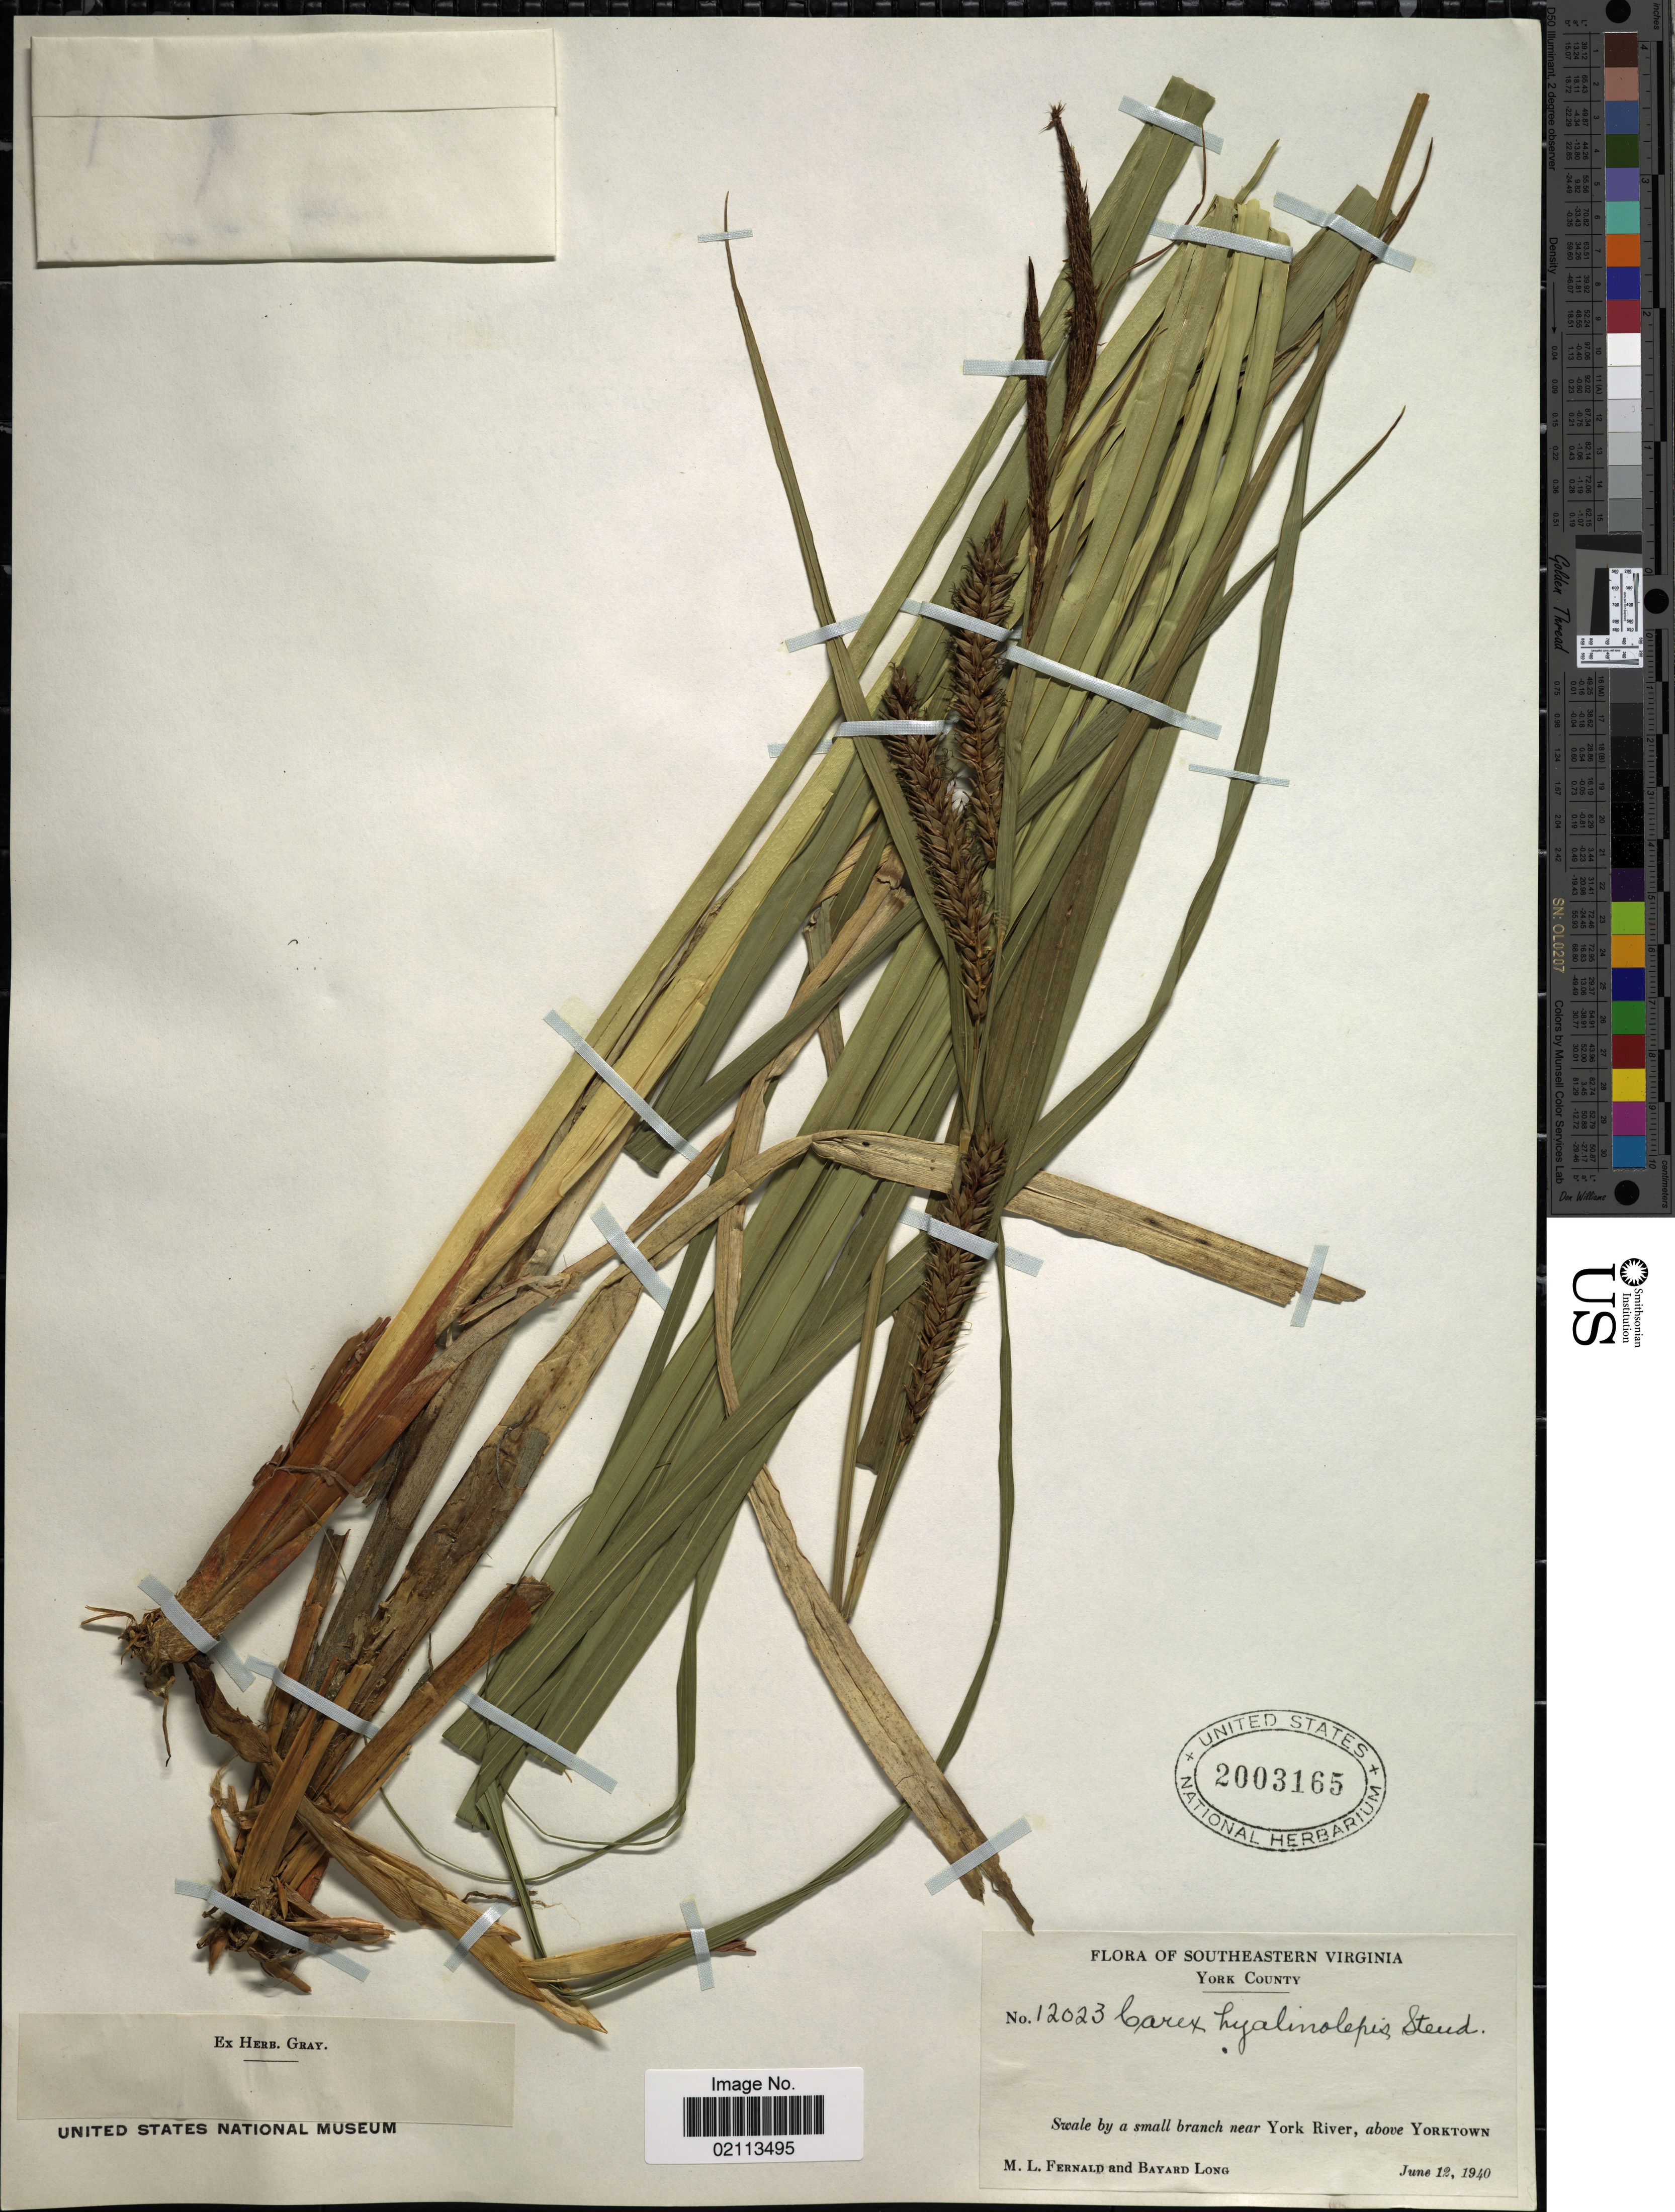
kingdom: Plantae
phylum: Tracheophyta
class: Liliopsida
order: Poales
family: Cyperaceae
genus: Carex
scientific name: Carex hyalinolepis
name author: Steud.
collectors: M. L. Fernald & B. Long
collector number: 12023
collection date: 1940-06-12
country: United States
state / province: Virginia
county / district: York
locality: Southeastern Virginia, York County, Swale by a small branch near York River, above Yorktown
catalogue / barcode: US 2003165